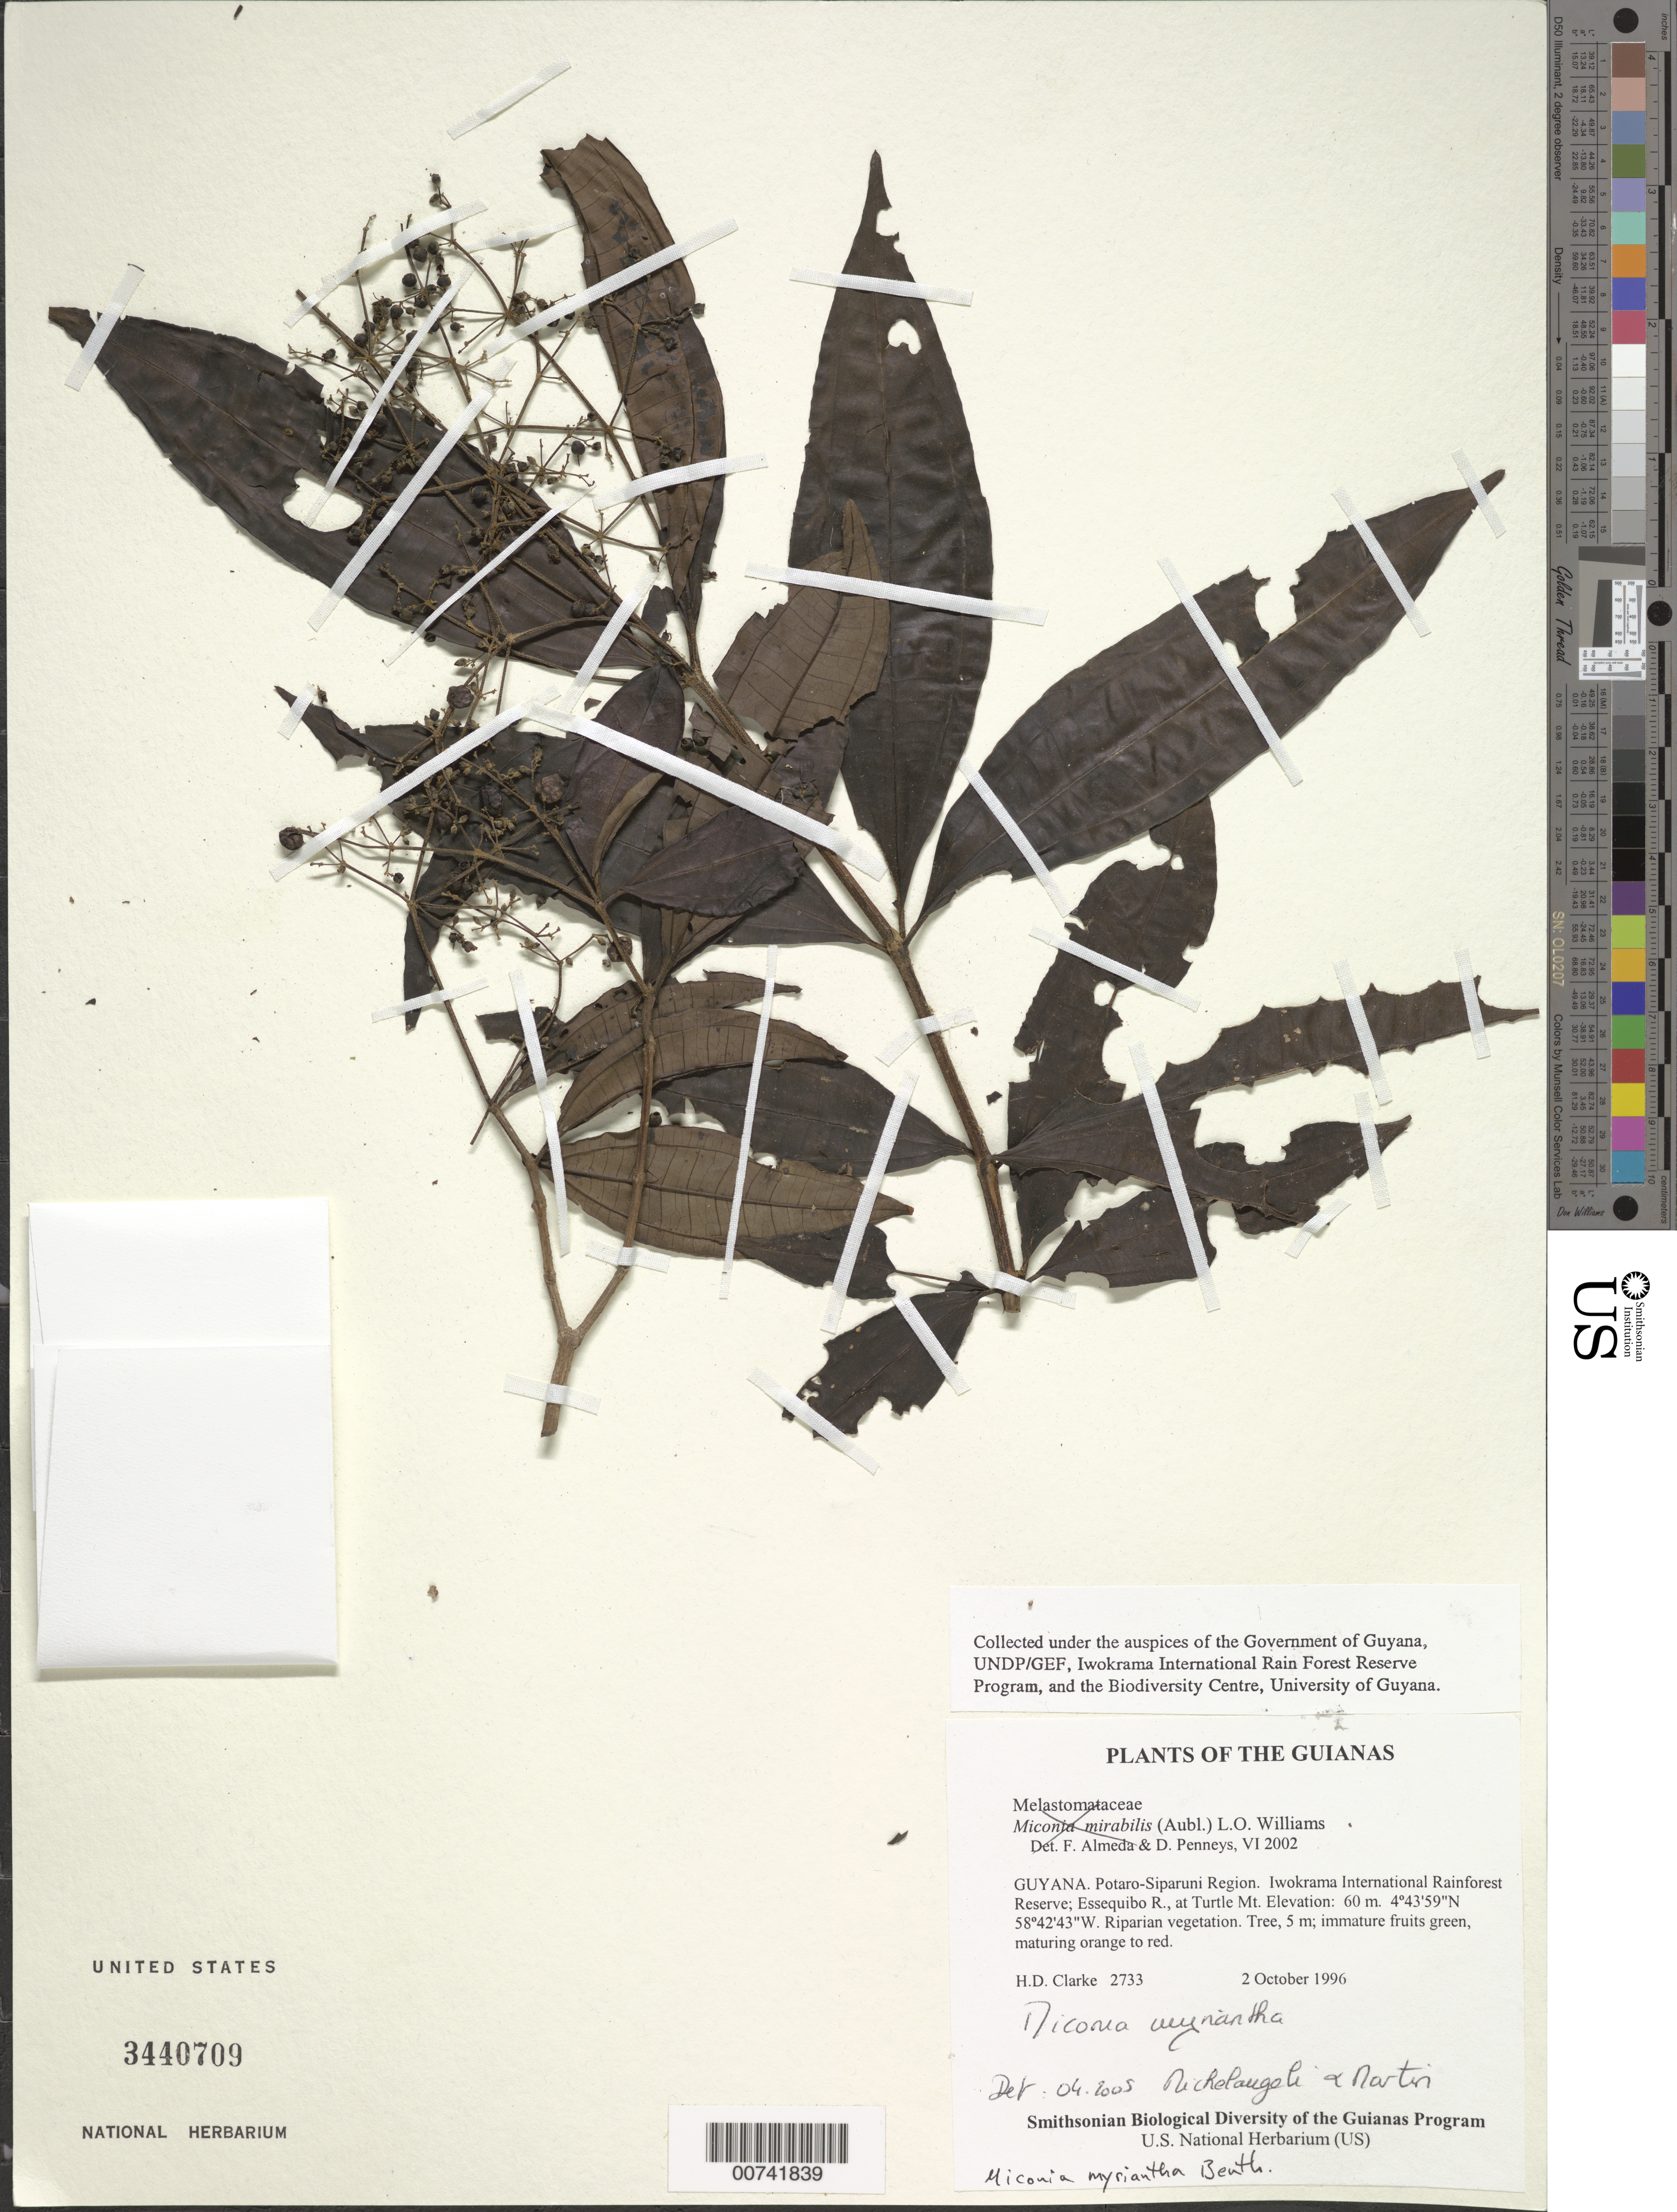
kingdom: Plantae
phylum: Tracheophyta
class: Magnoliopsida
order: Myrtales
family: Melastomataceae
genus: Miconia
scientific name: Miconia longifolia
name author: (Aubl.) DC.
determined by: Almeda, F.; Penneys, D. S.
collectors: H. D. Clarke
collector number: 2733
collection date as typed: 2 October 1996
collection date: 1996-10-02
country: Guyana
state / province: Potaro-Siparuni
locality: Iwokrama International Rainforest Reserve; Essequibo R., at Turtle Mt.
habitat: Riparian vegetation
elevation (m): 60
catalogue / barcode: US 3440709